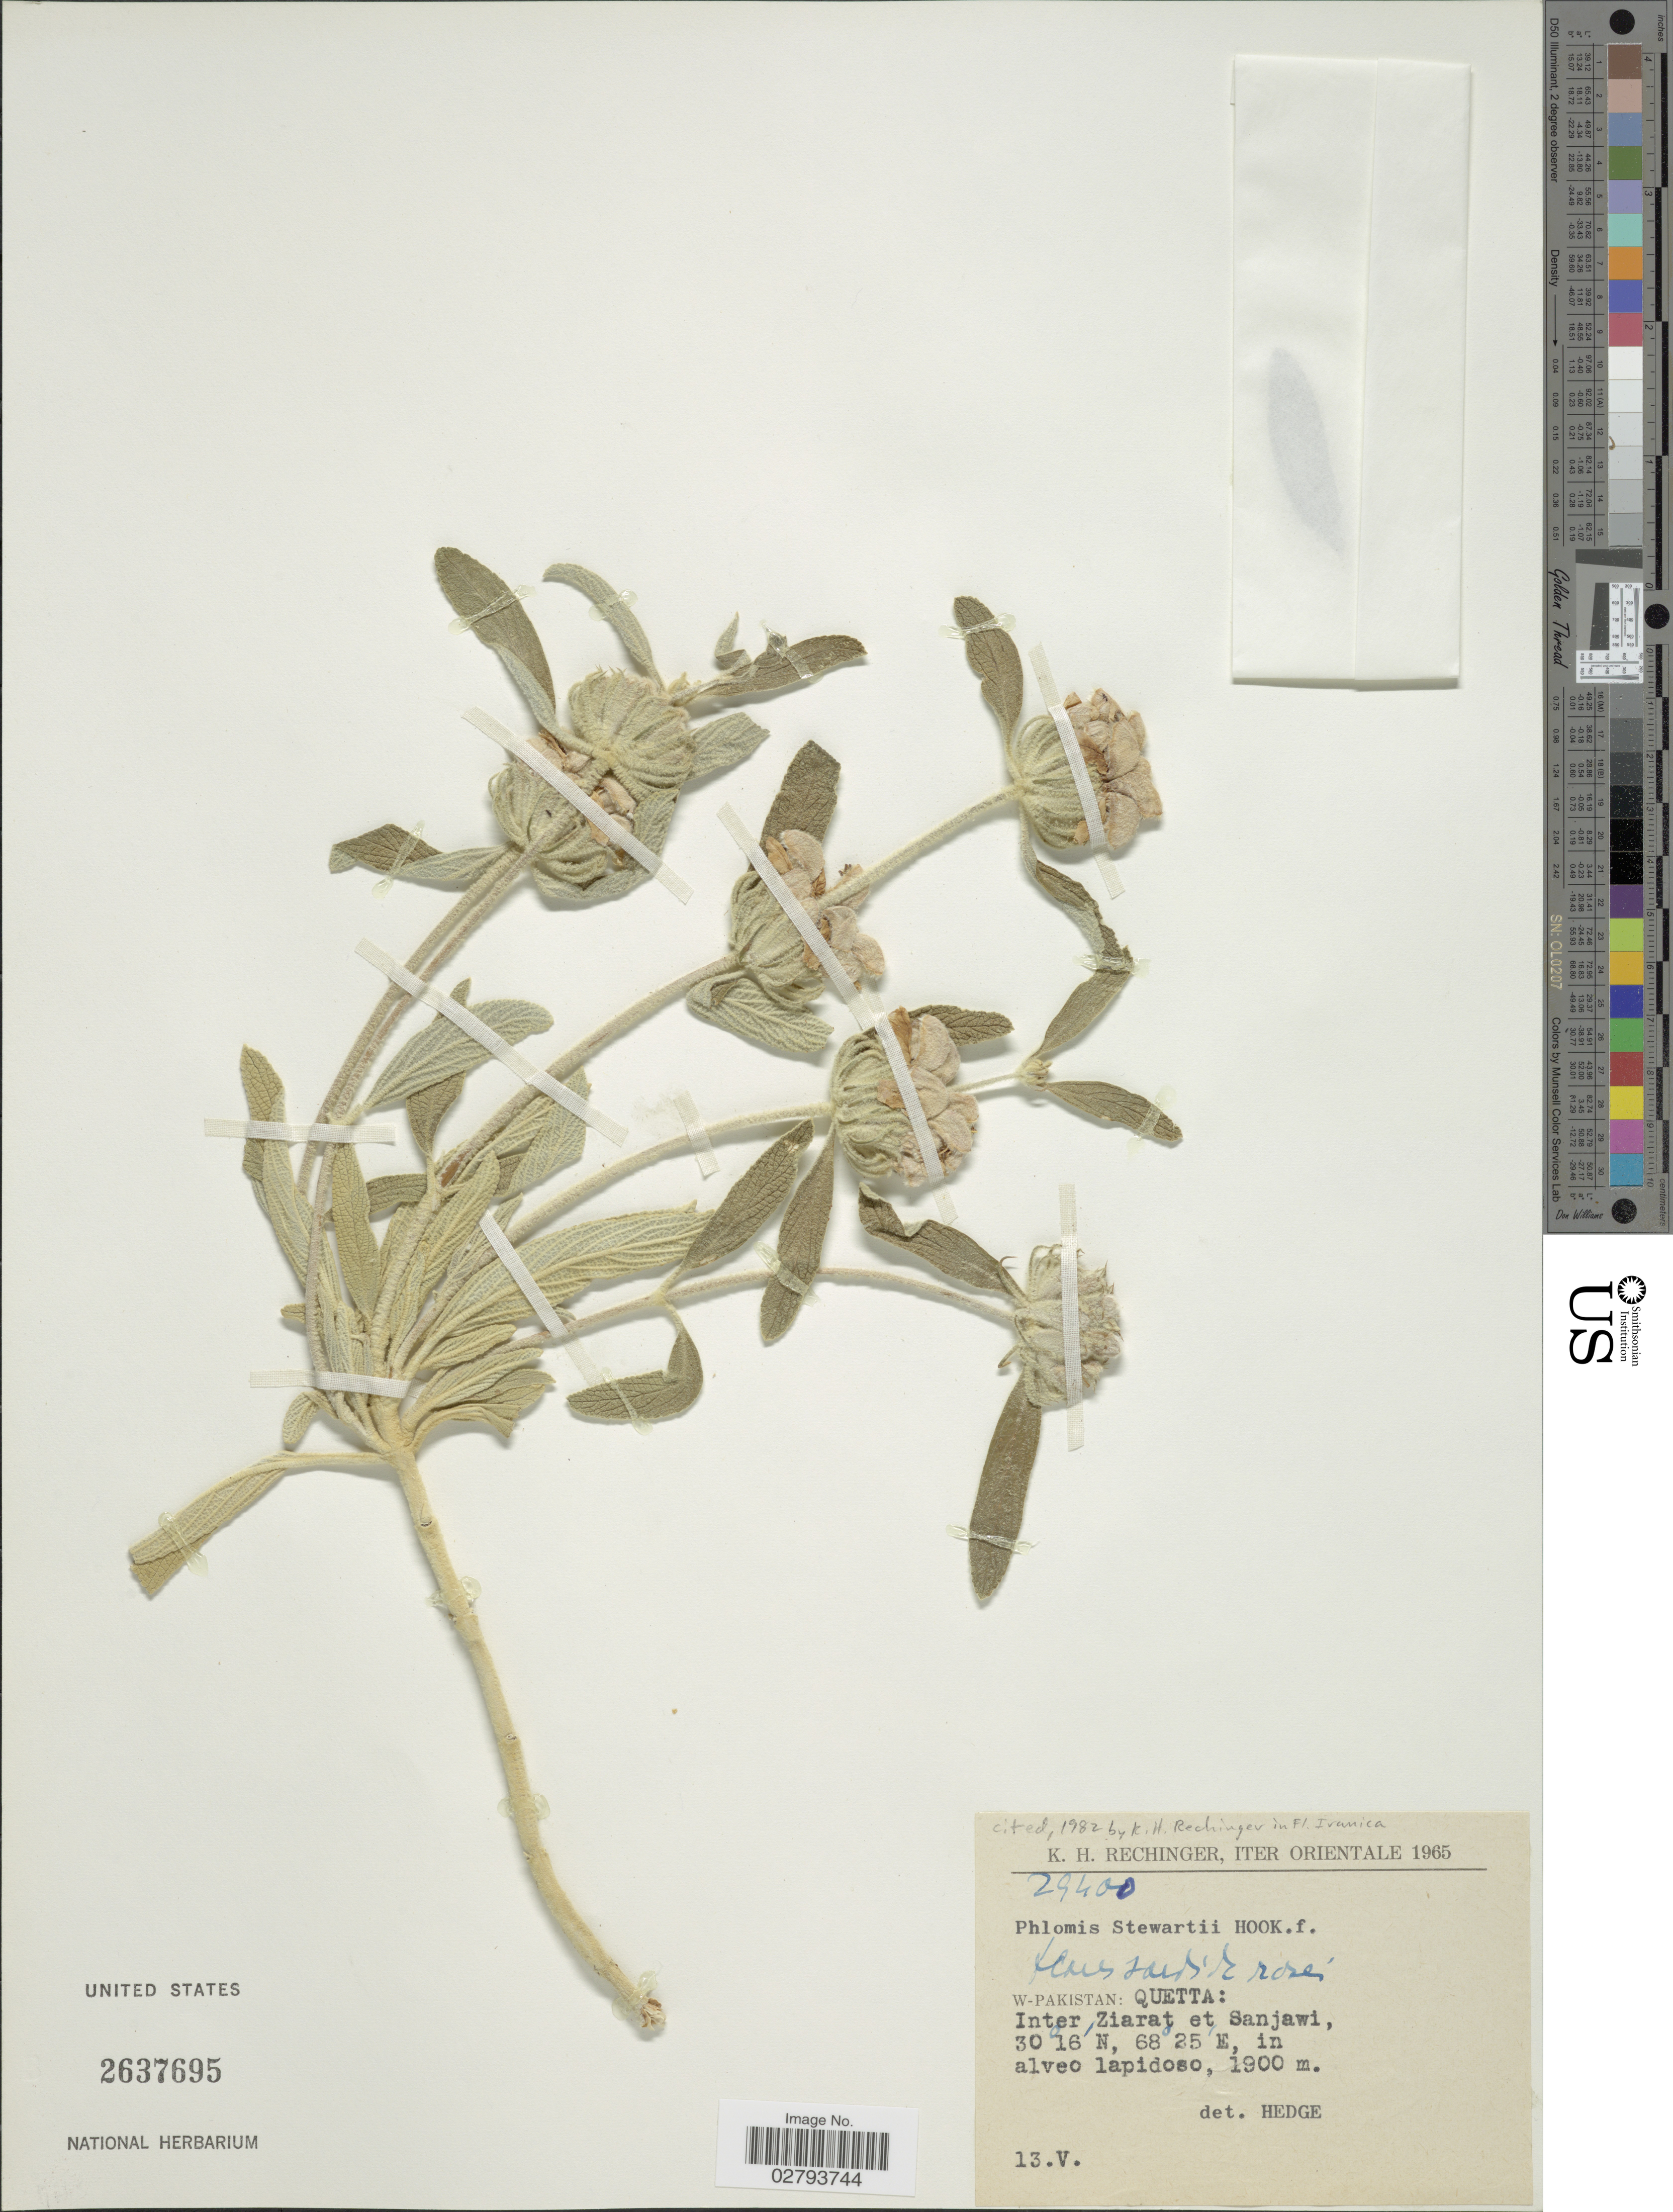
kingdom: Plantae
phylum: Tracheophyta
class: Magnoliopsida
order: Lamiales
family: Lamiaceae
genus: Phlomis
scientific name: Phlomis stewartii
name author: Hook. f.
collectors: K. H. Rechinger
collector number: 29400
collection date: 1965-05-13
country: Pakistan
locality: Orientale, W-Pakistan: Quetta: Inter Ziarat et Sanjawi.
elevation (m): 1900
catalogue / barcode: US 2637695